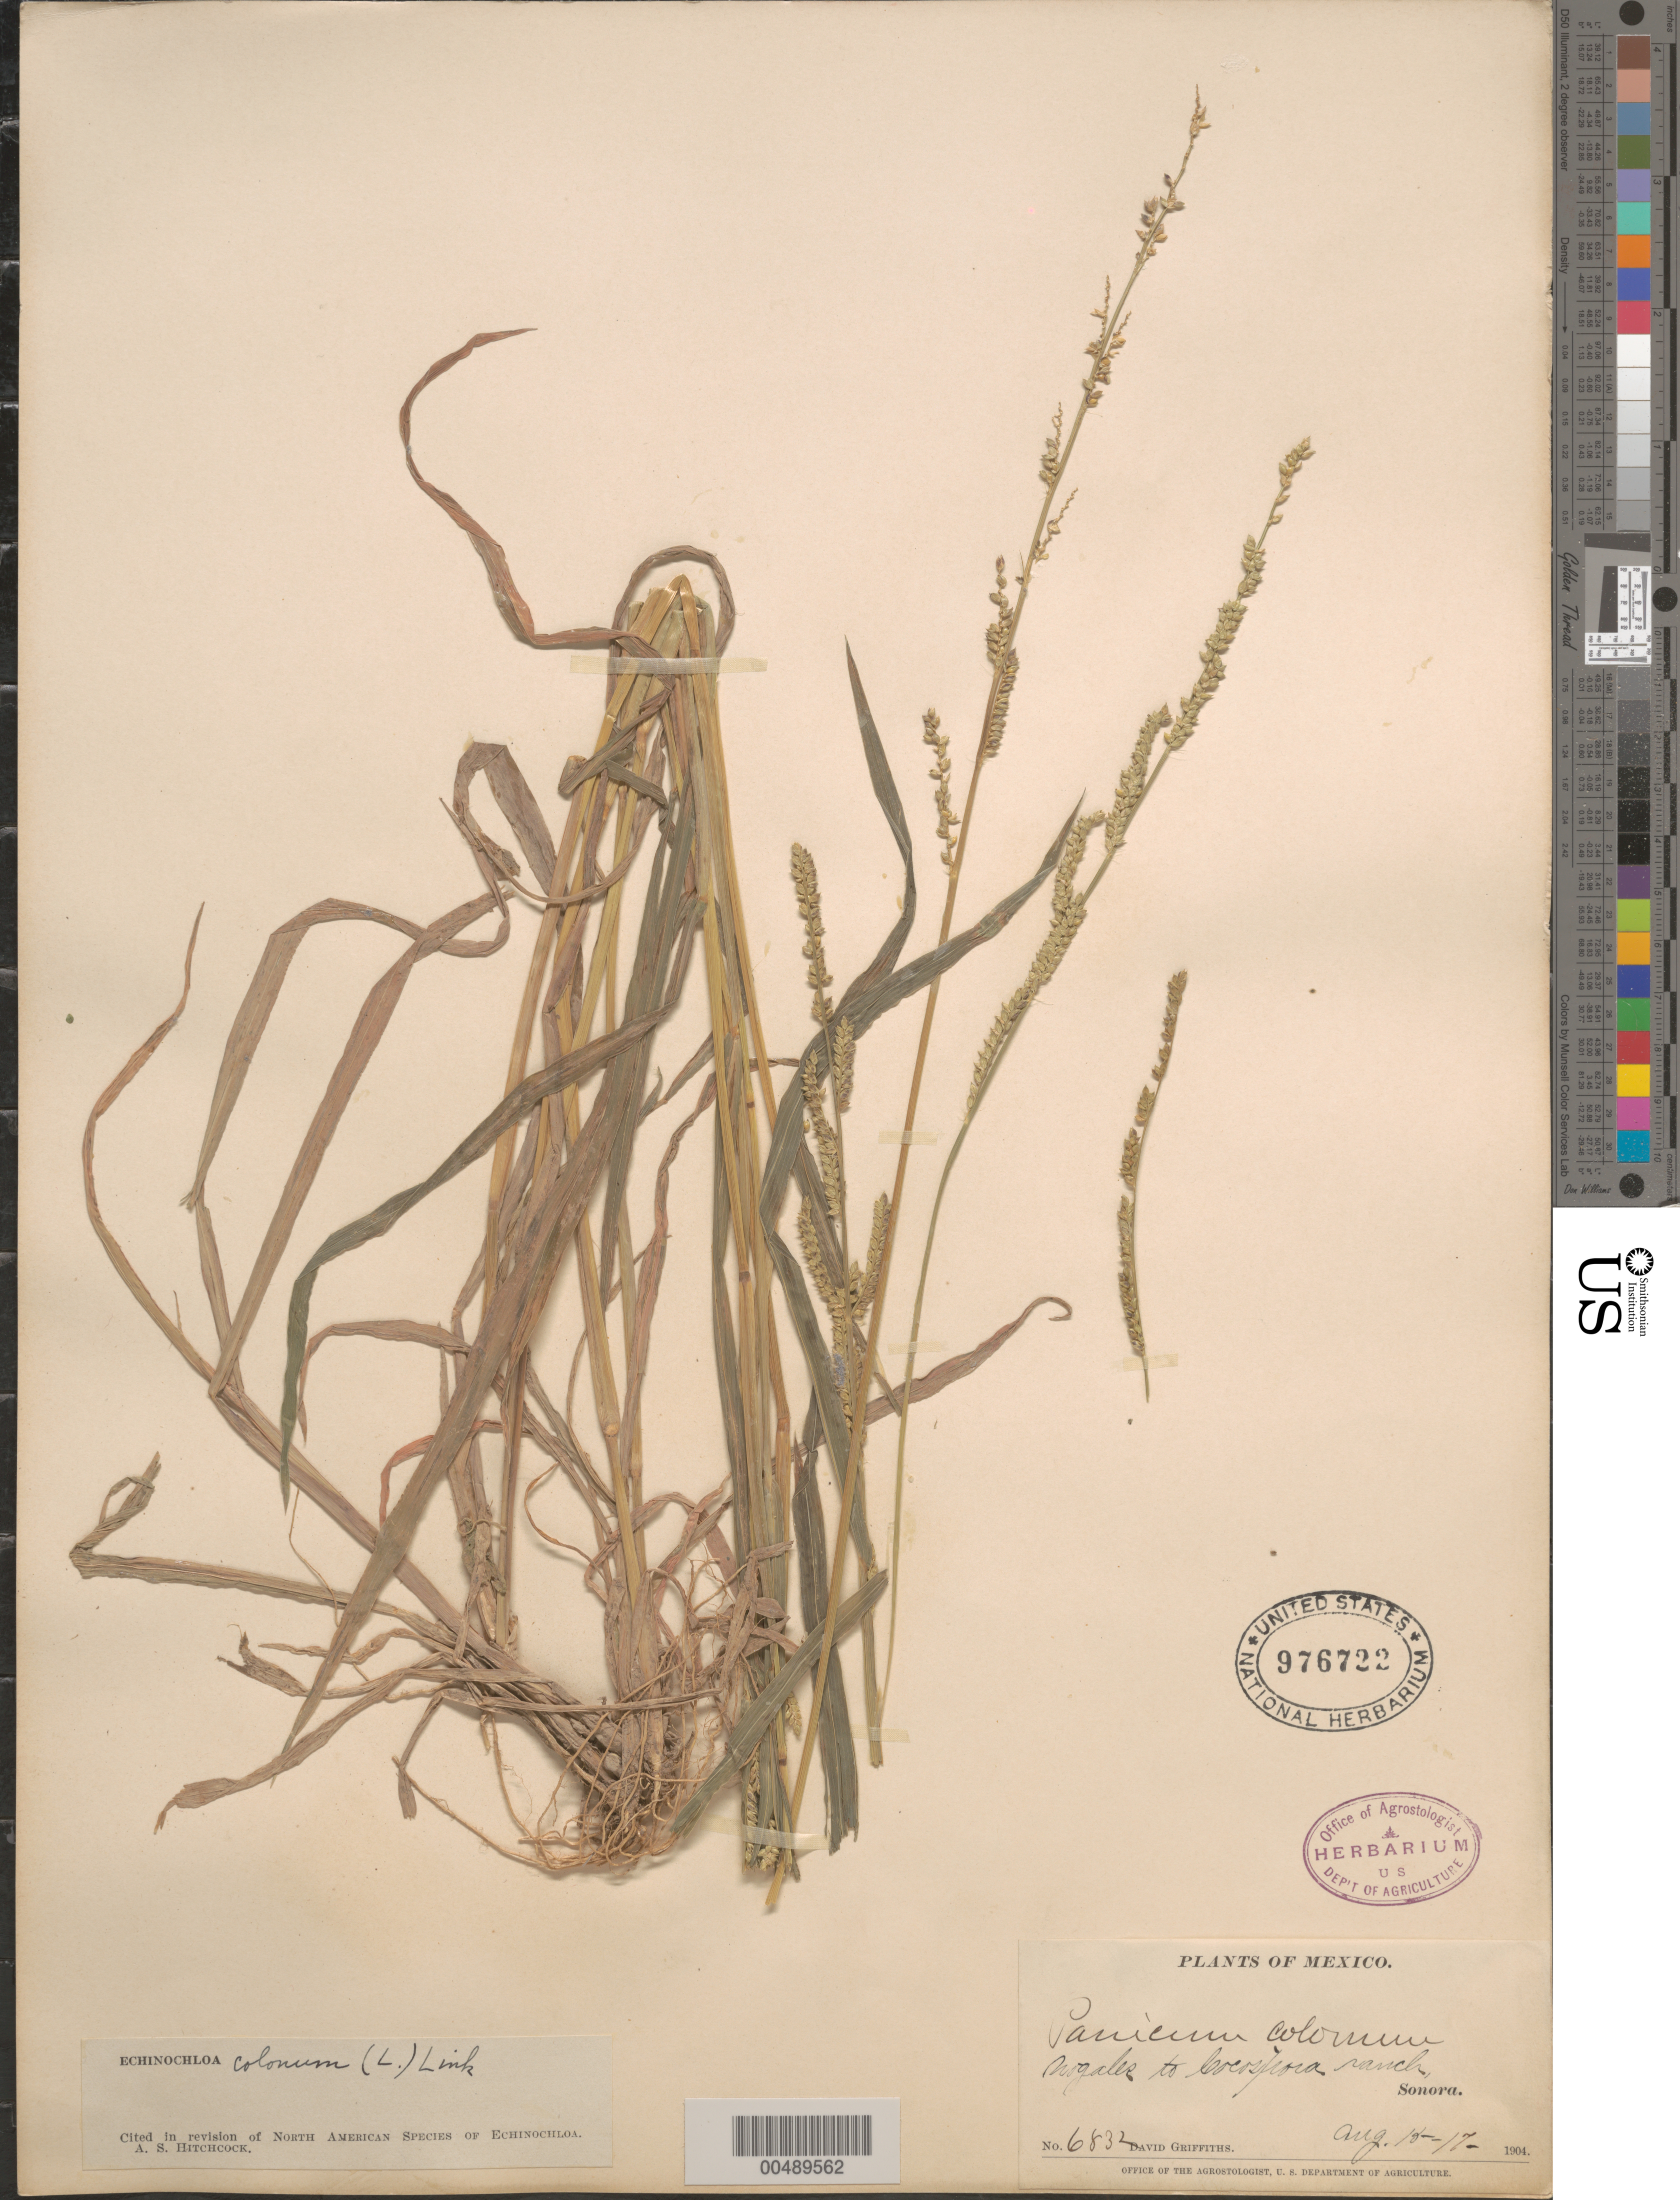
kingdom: Plantae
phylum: Tracheophyta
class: Liliopsida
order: Poales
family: Poaceae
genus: Echinochloa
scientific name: Echinochloa colona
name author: (L.) Link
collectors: D. Griffiths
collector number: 6832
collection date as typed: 15 Aug 1904 to 17 Aug 1904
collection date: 1904-08-15/1904-08-17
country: Mexico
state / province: Sonora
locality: Nogales to Cocospora ranch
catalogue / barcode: US 976722